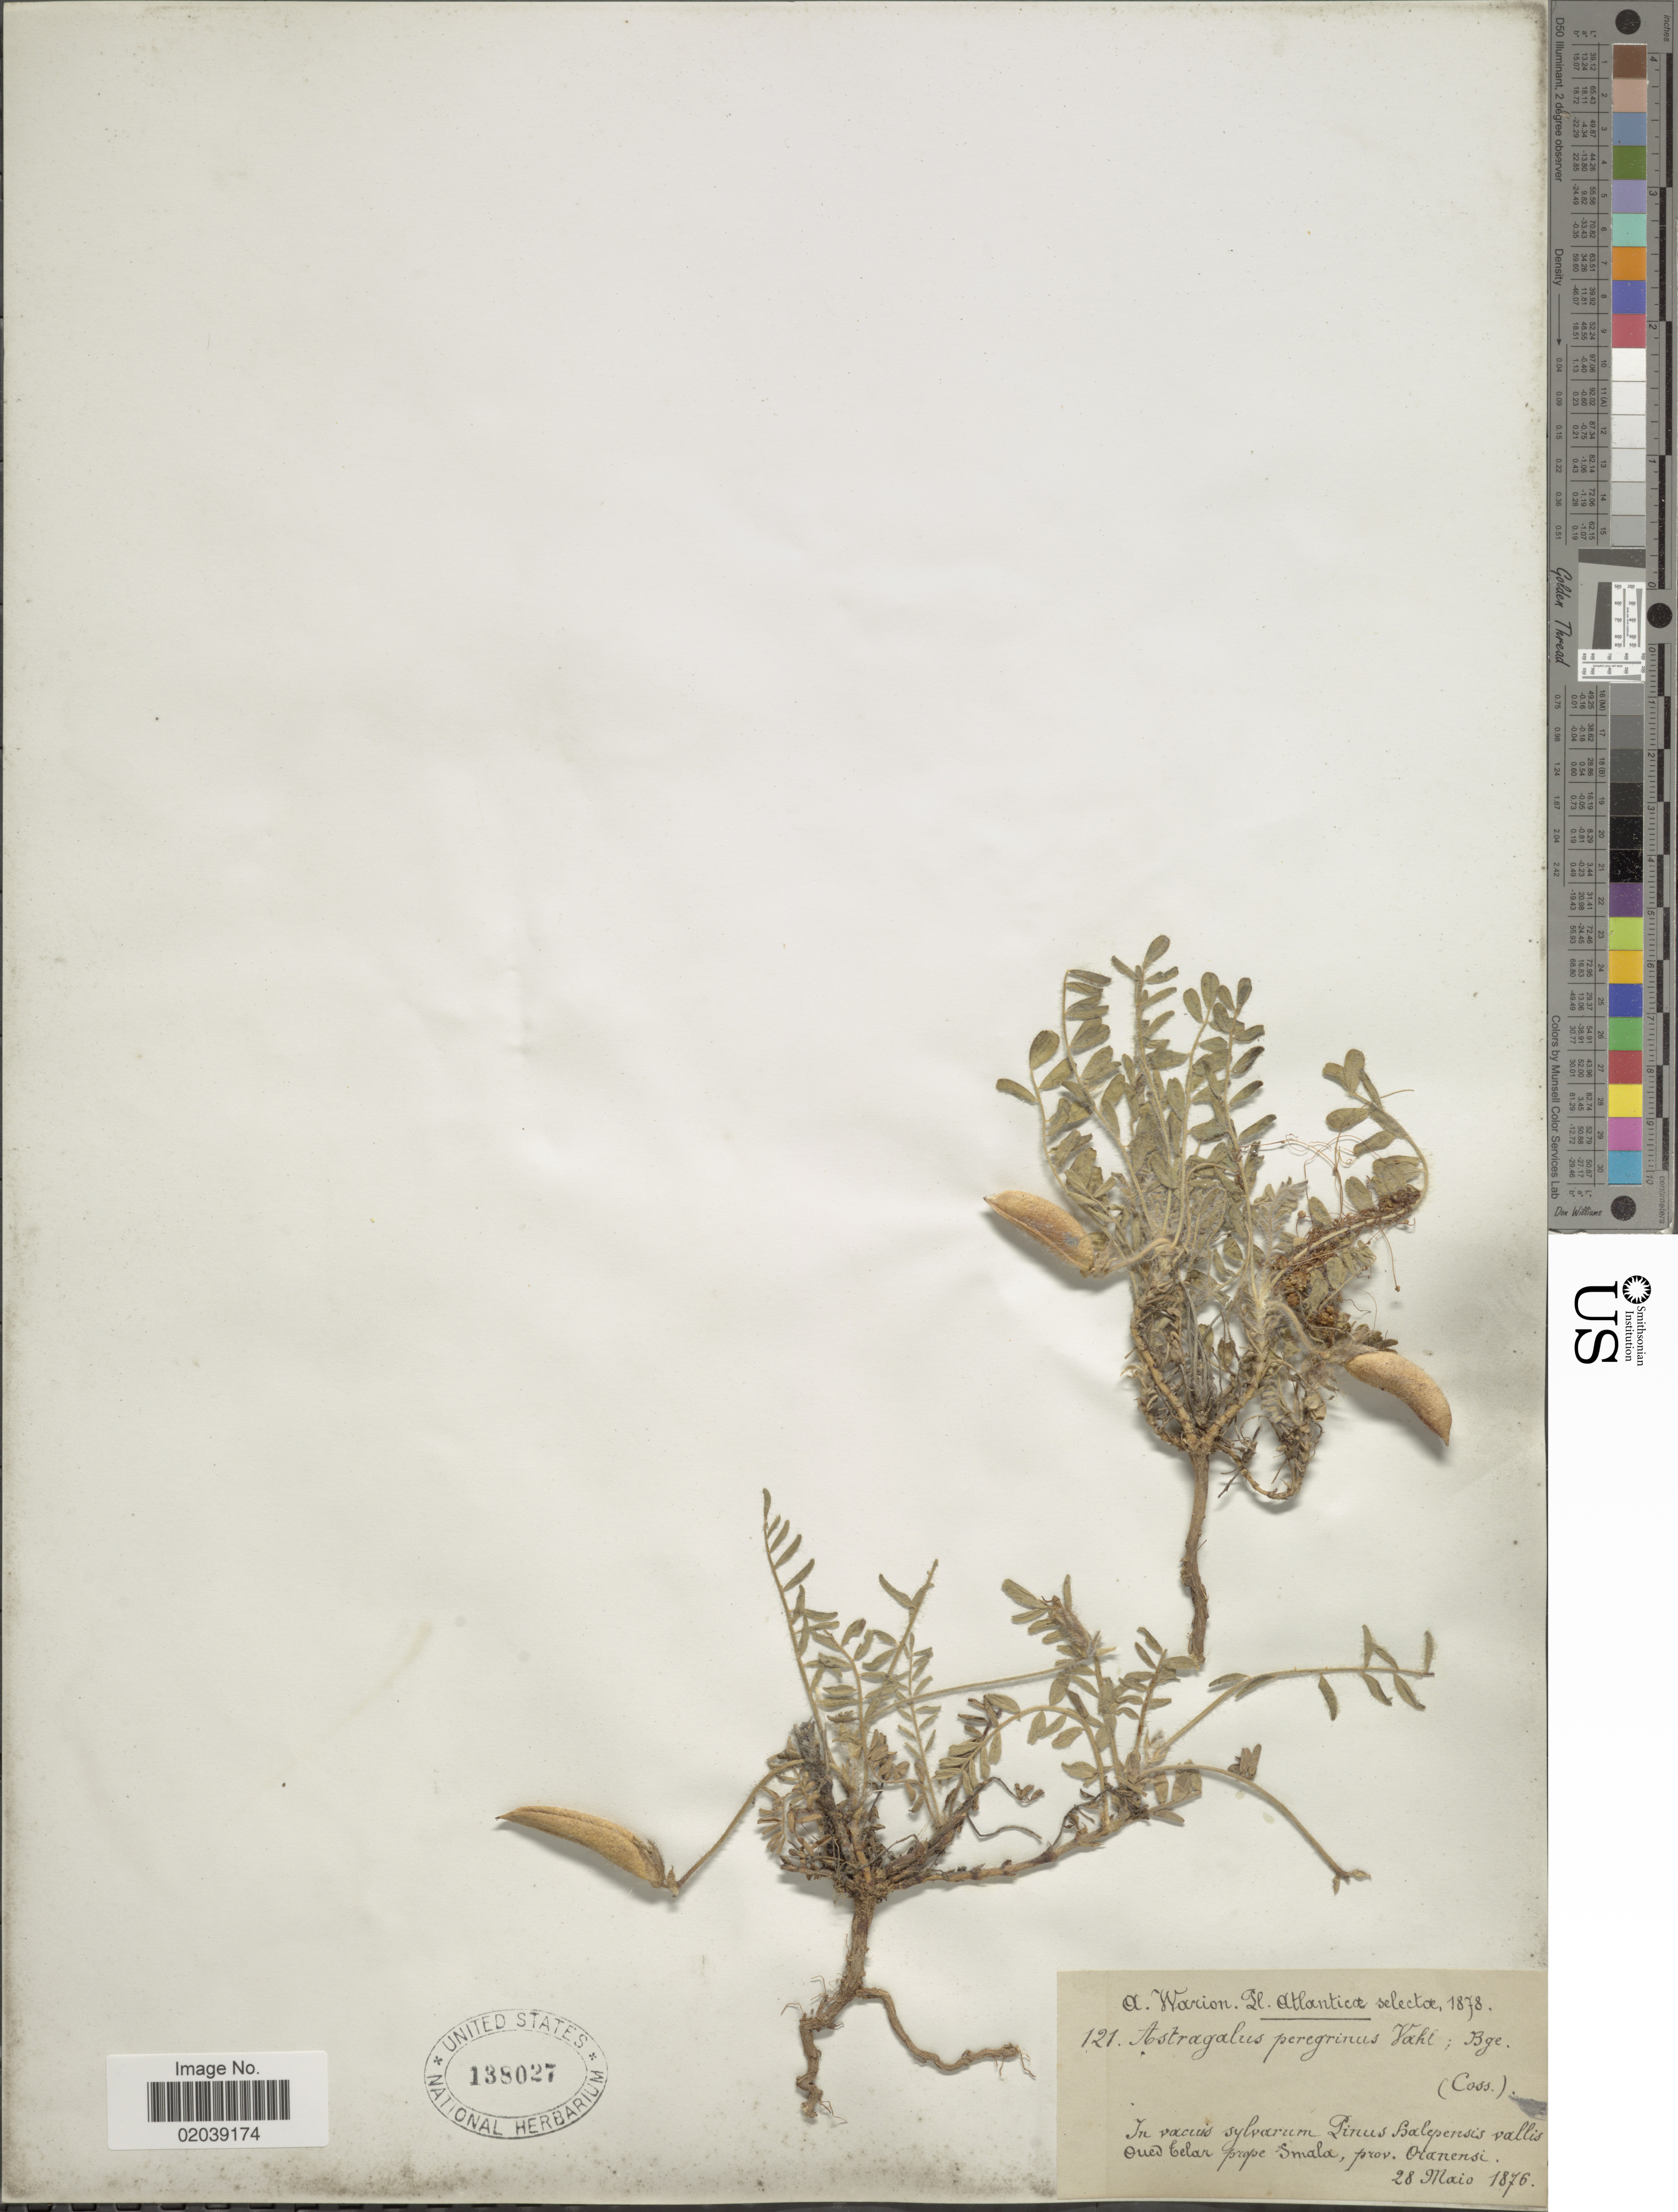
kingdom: Plantae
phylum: Tracheophyta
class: Magnoliopsida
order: Fabales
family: Fabaceae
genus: Astragalus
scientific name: Astragalus peregrinus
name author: Vahl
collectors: A. Warion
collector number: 121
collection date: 1876-05-28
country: Algeria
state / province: Oran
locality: Atlanticae selectae. In vacuis sylvarum Pinus halepensis vallis Oued Telar prope Smala, prov. Oranensi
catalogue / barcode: US 138027